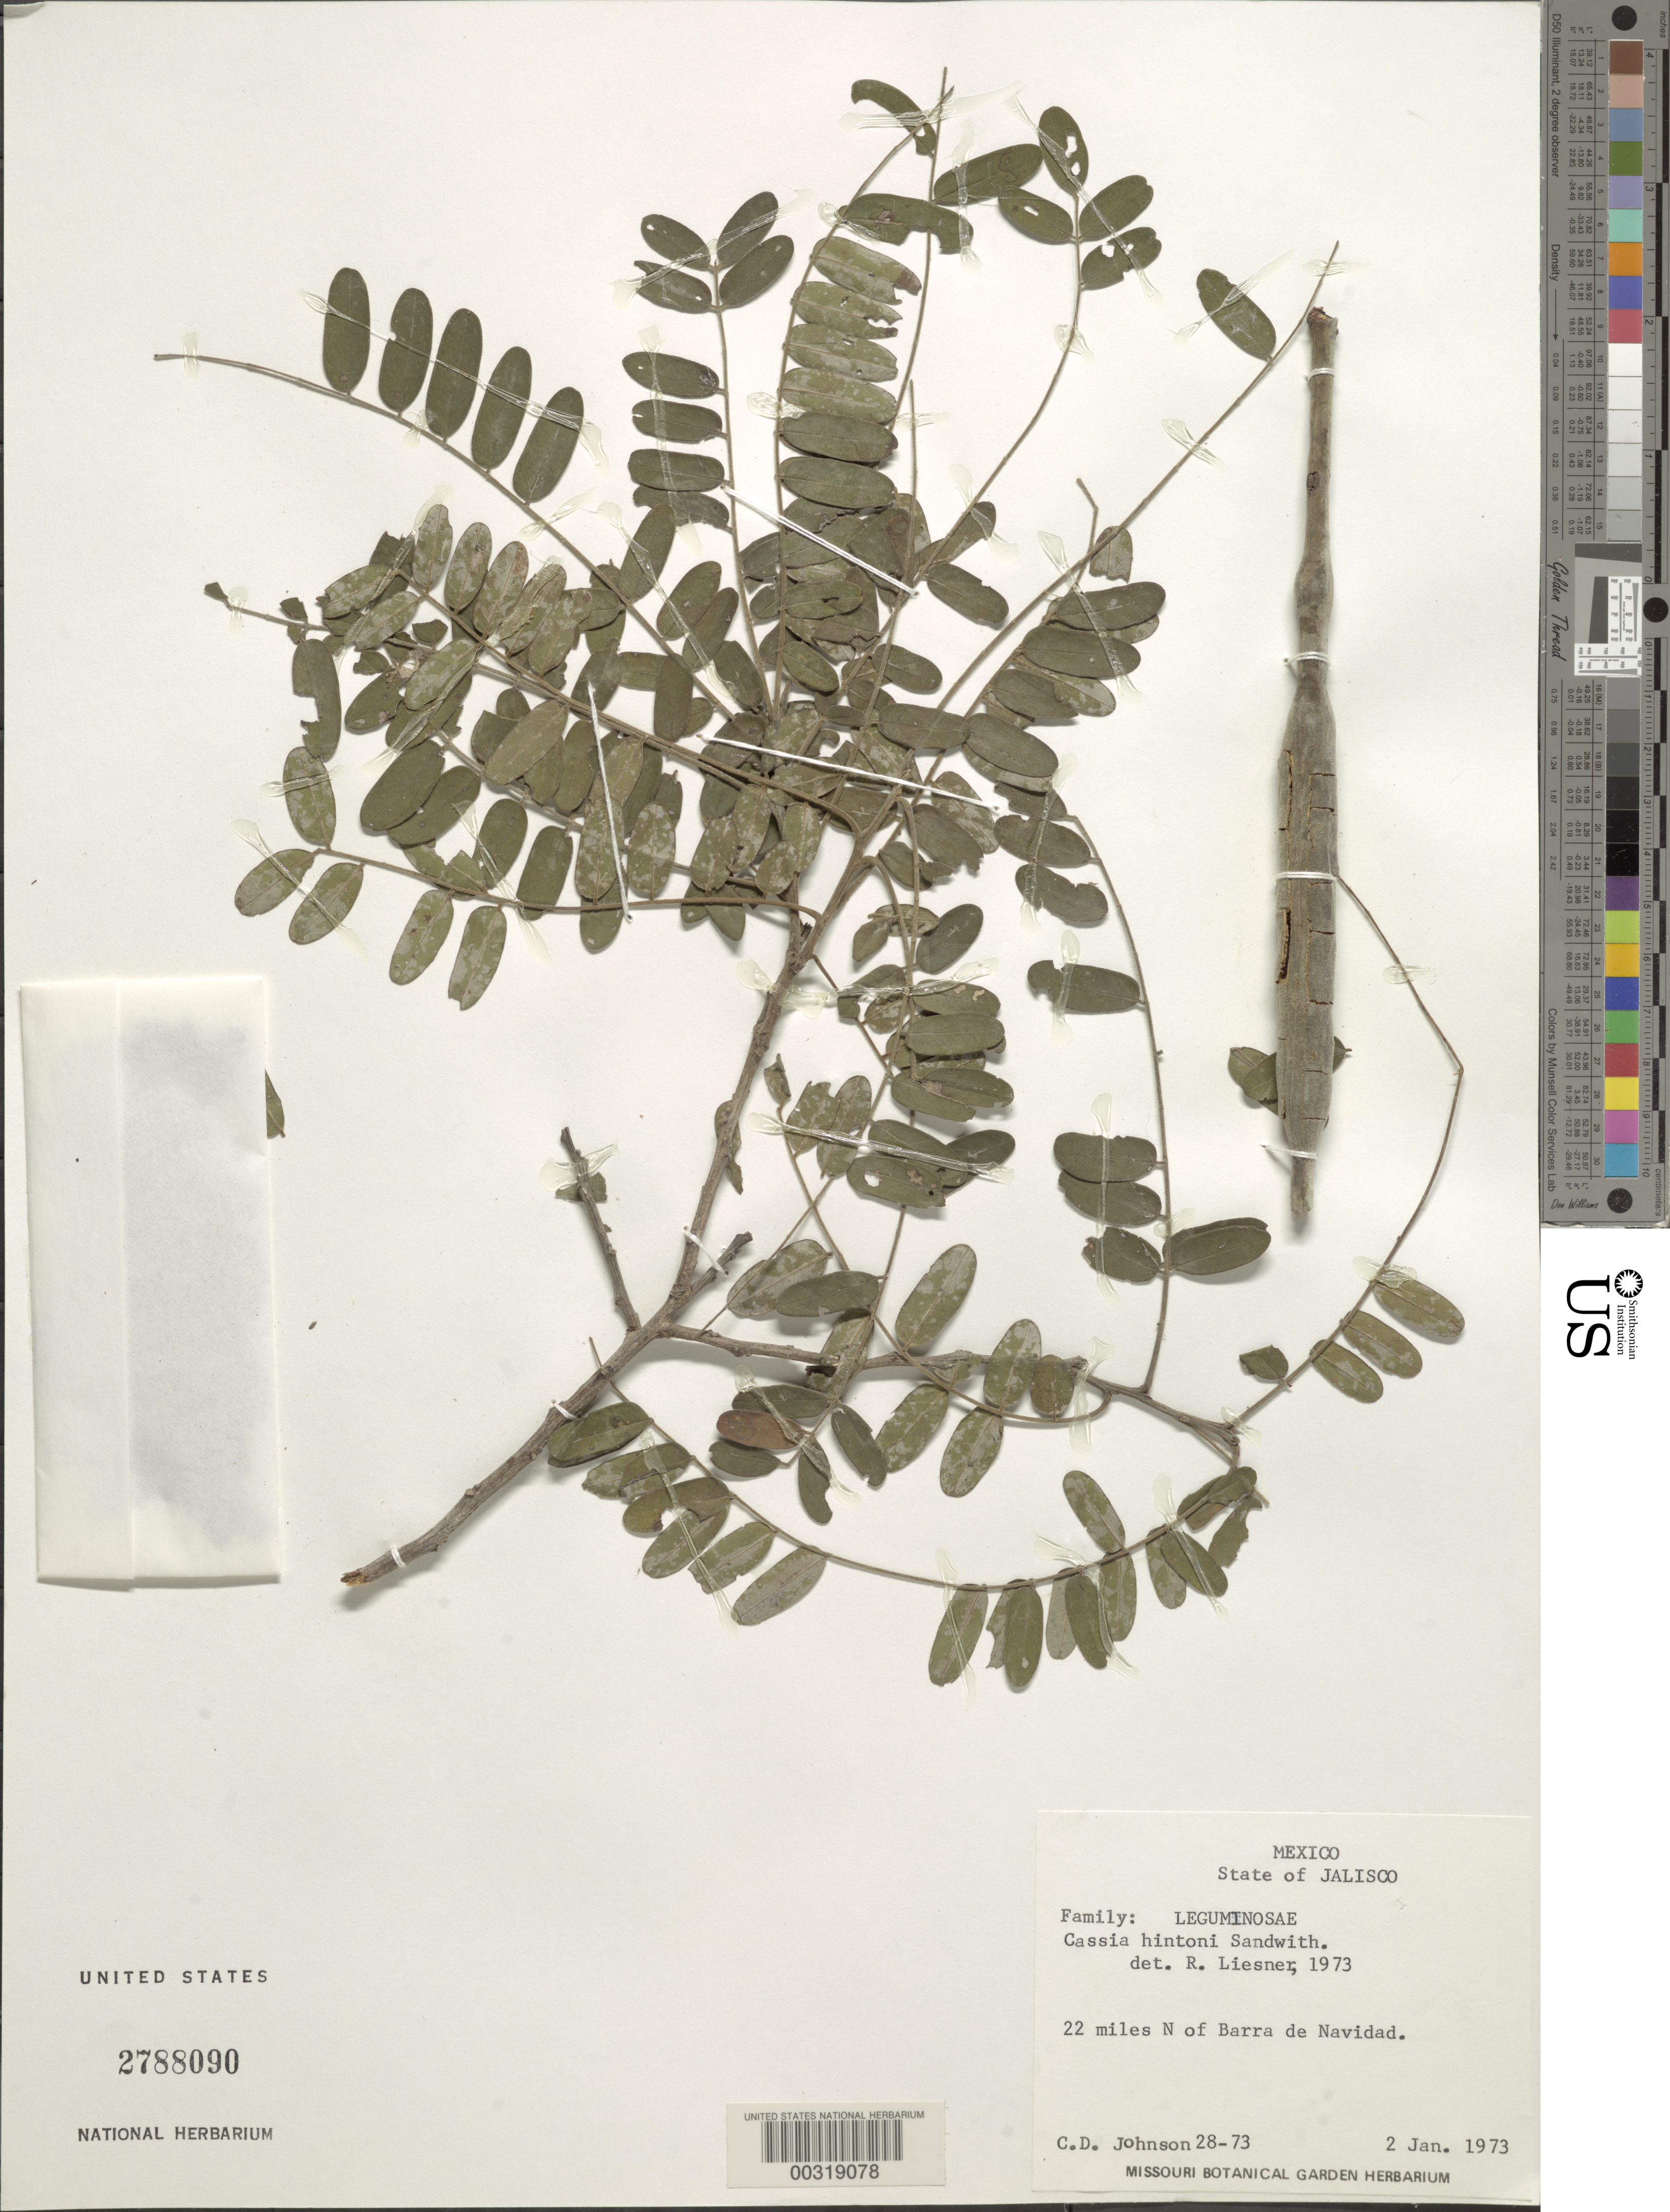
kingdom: Plantae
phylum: Tracheophyta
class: Magnoliopsida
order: Fabales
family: Fabaceae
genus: Cassia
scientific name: Cassia hintoni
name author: Sandwith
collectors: C. D. Johnson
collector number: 28-73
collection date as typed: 02 Jan 1973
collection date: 1973-01-02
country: Mexico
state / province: Jalisco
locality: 22 mi N of Barro de Navidad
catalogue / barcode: US 2788090